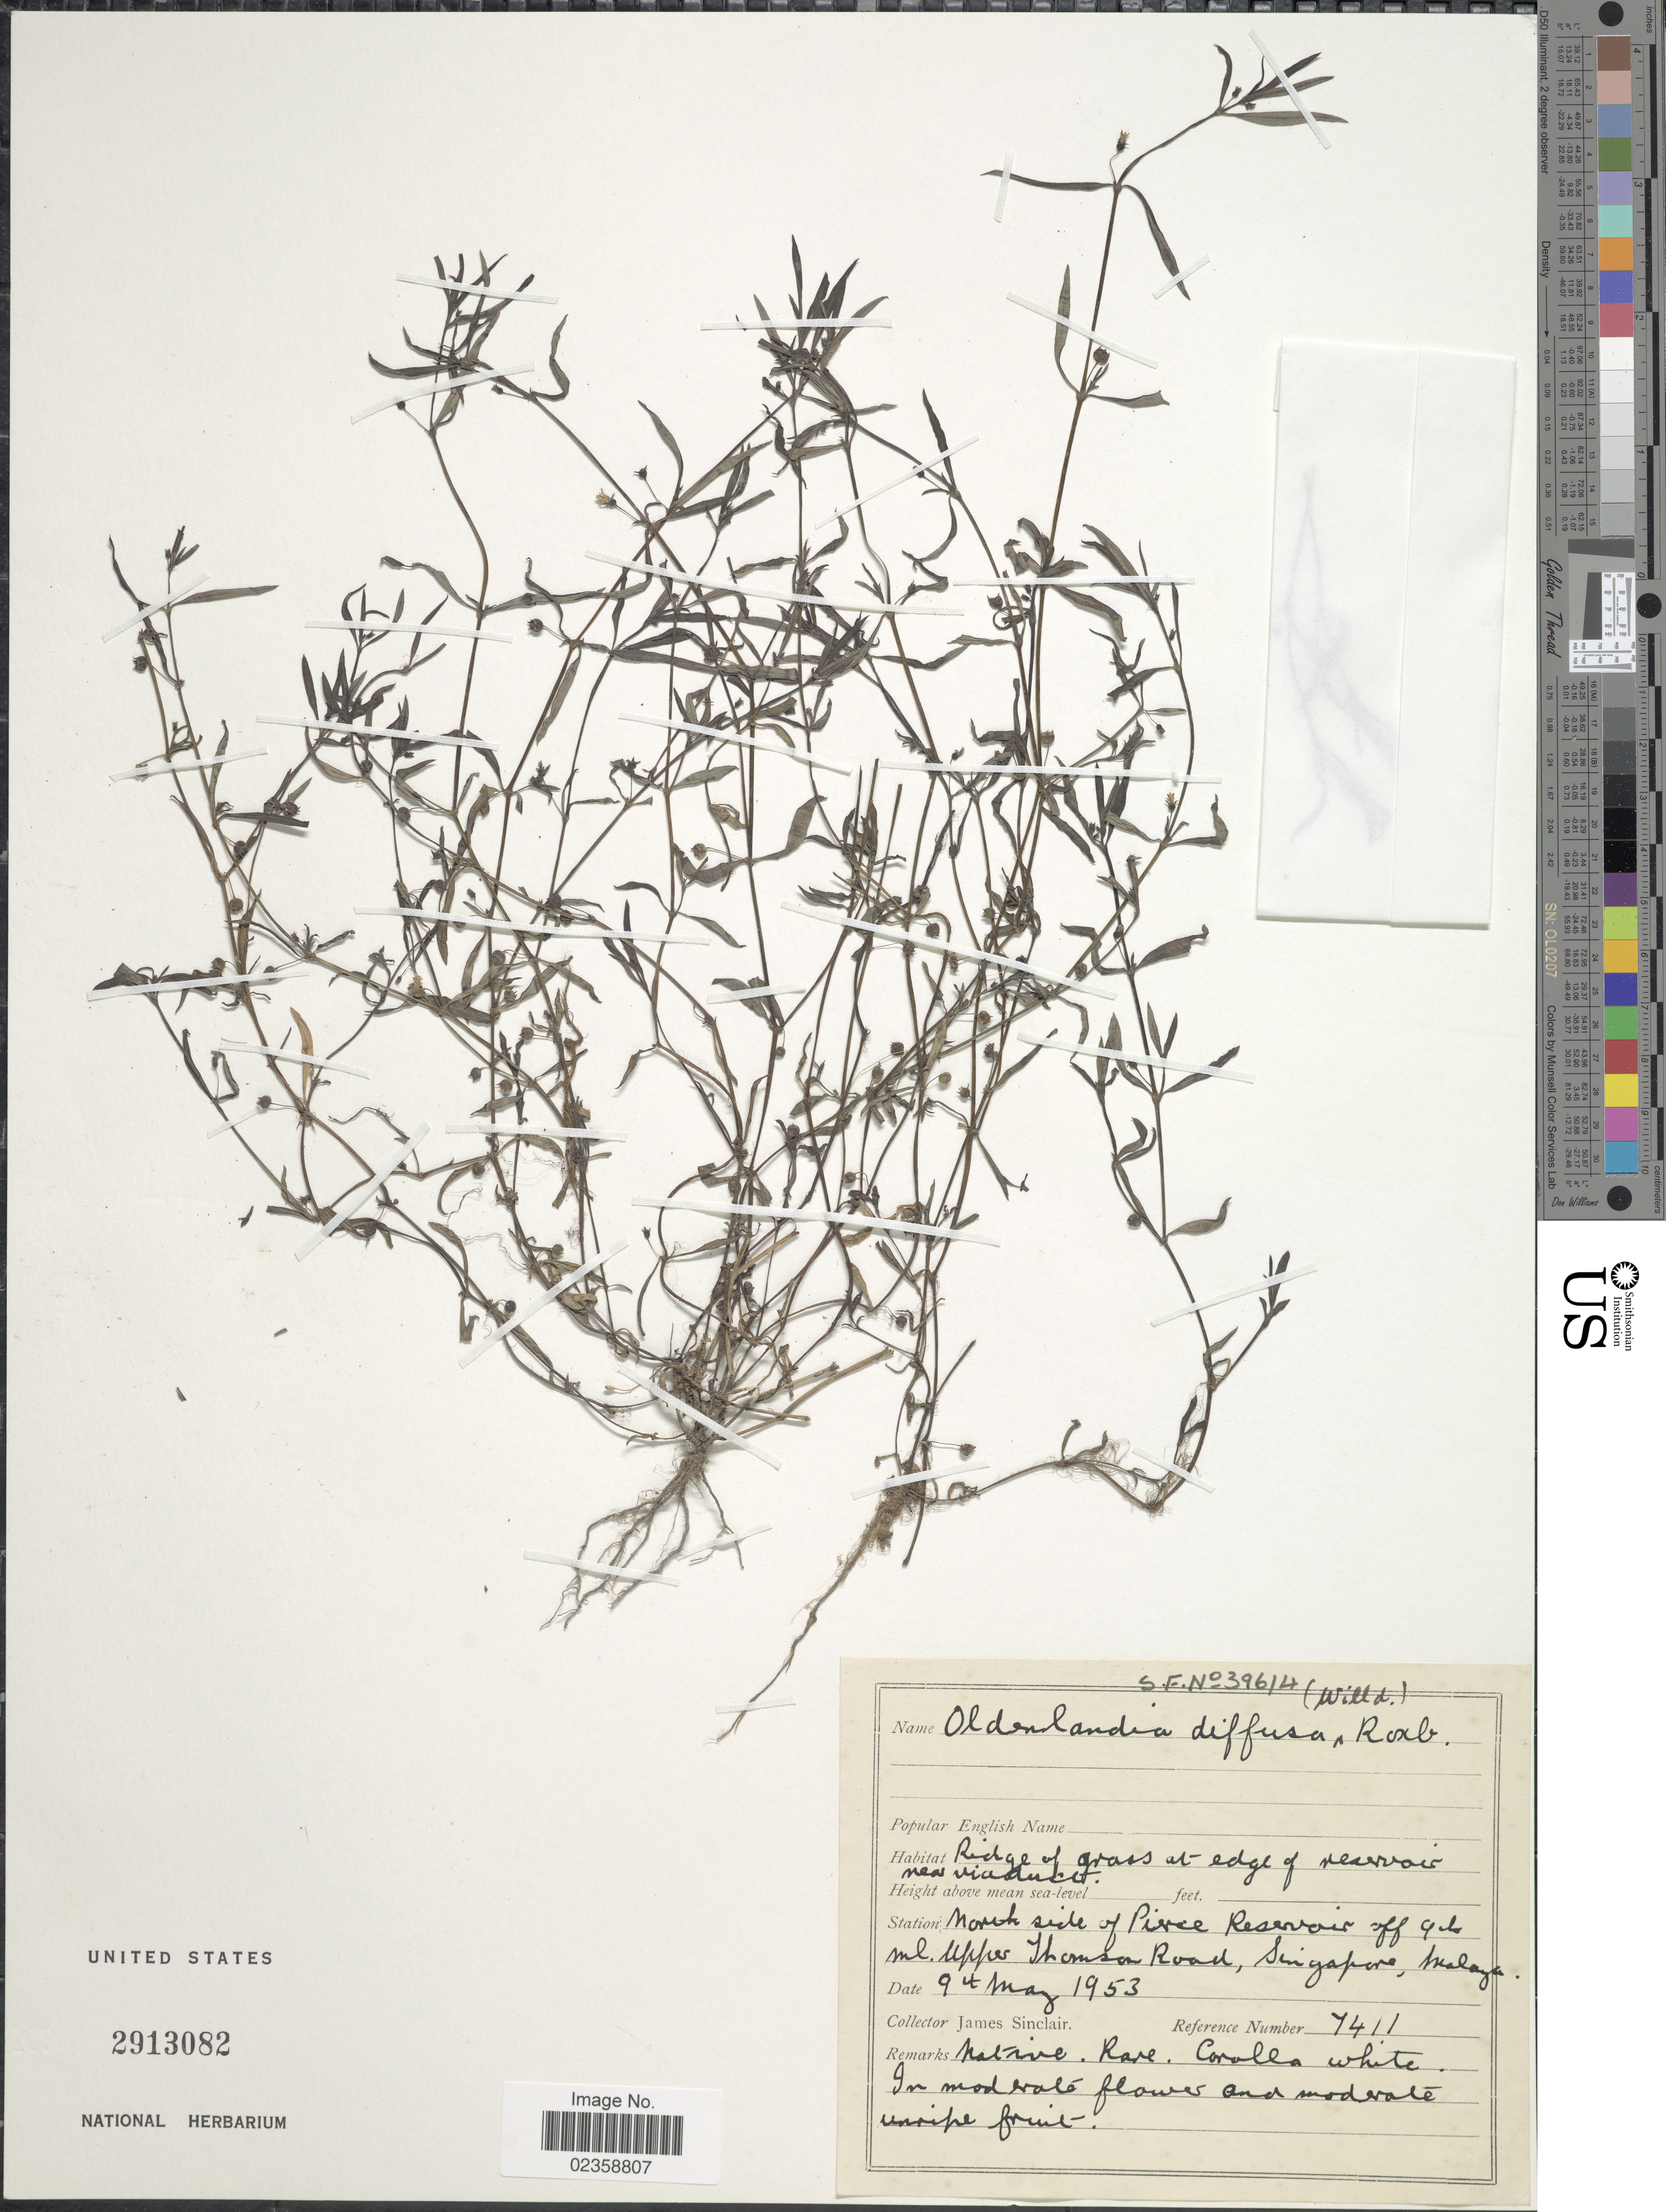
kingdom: Plantae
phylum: Tracheophyta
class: Magnoliopsida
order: Gentianales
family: Rubiaceae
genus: Oldenlandia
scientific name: Oldenlandia diffusa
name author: (Willd.) Roxb.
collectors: J. Sinclair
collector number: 7411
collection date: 1953-05-09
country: Singapore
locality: North side of Pierce Reservoir off 4th nl. Upper Thomson Road, Malaya.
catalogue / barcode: US 2913082